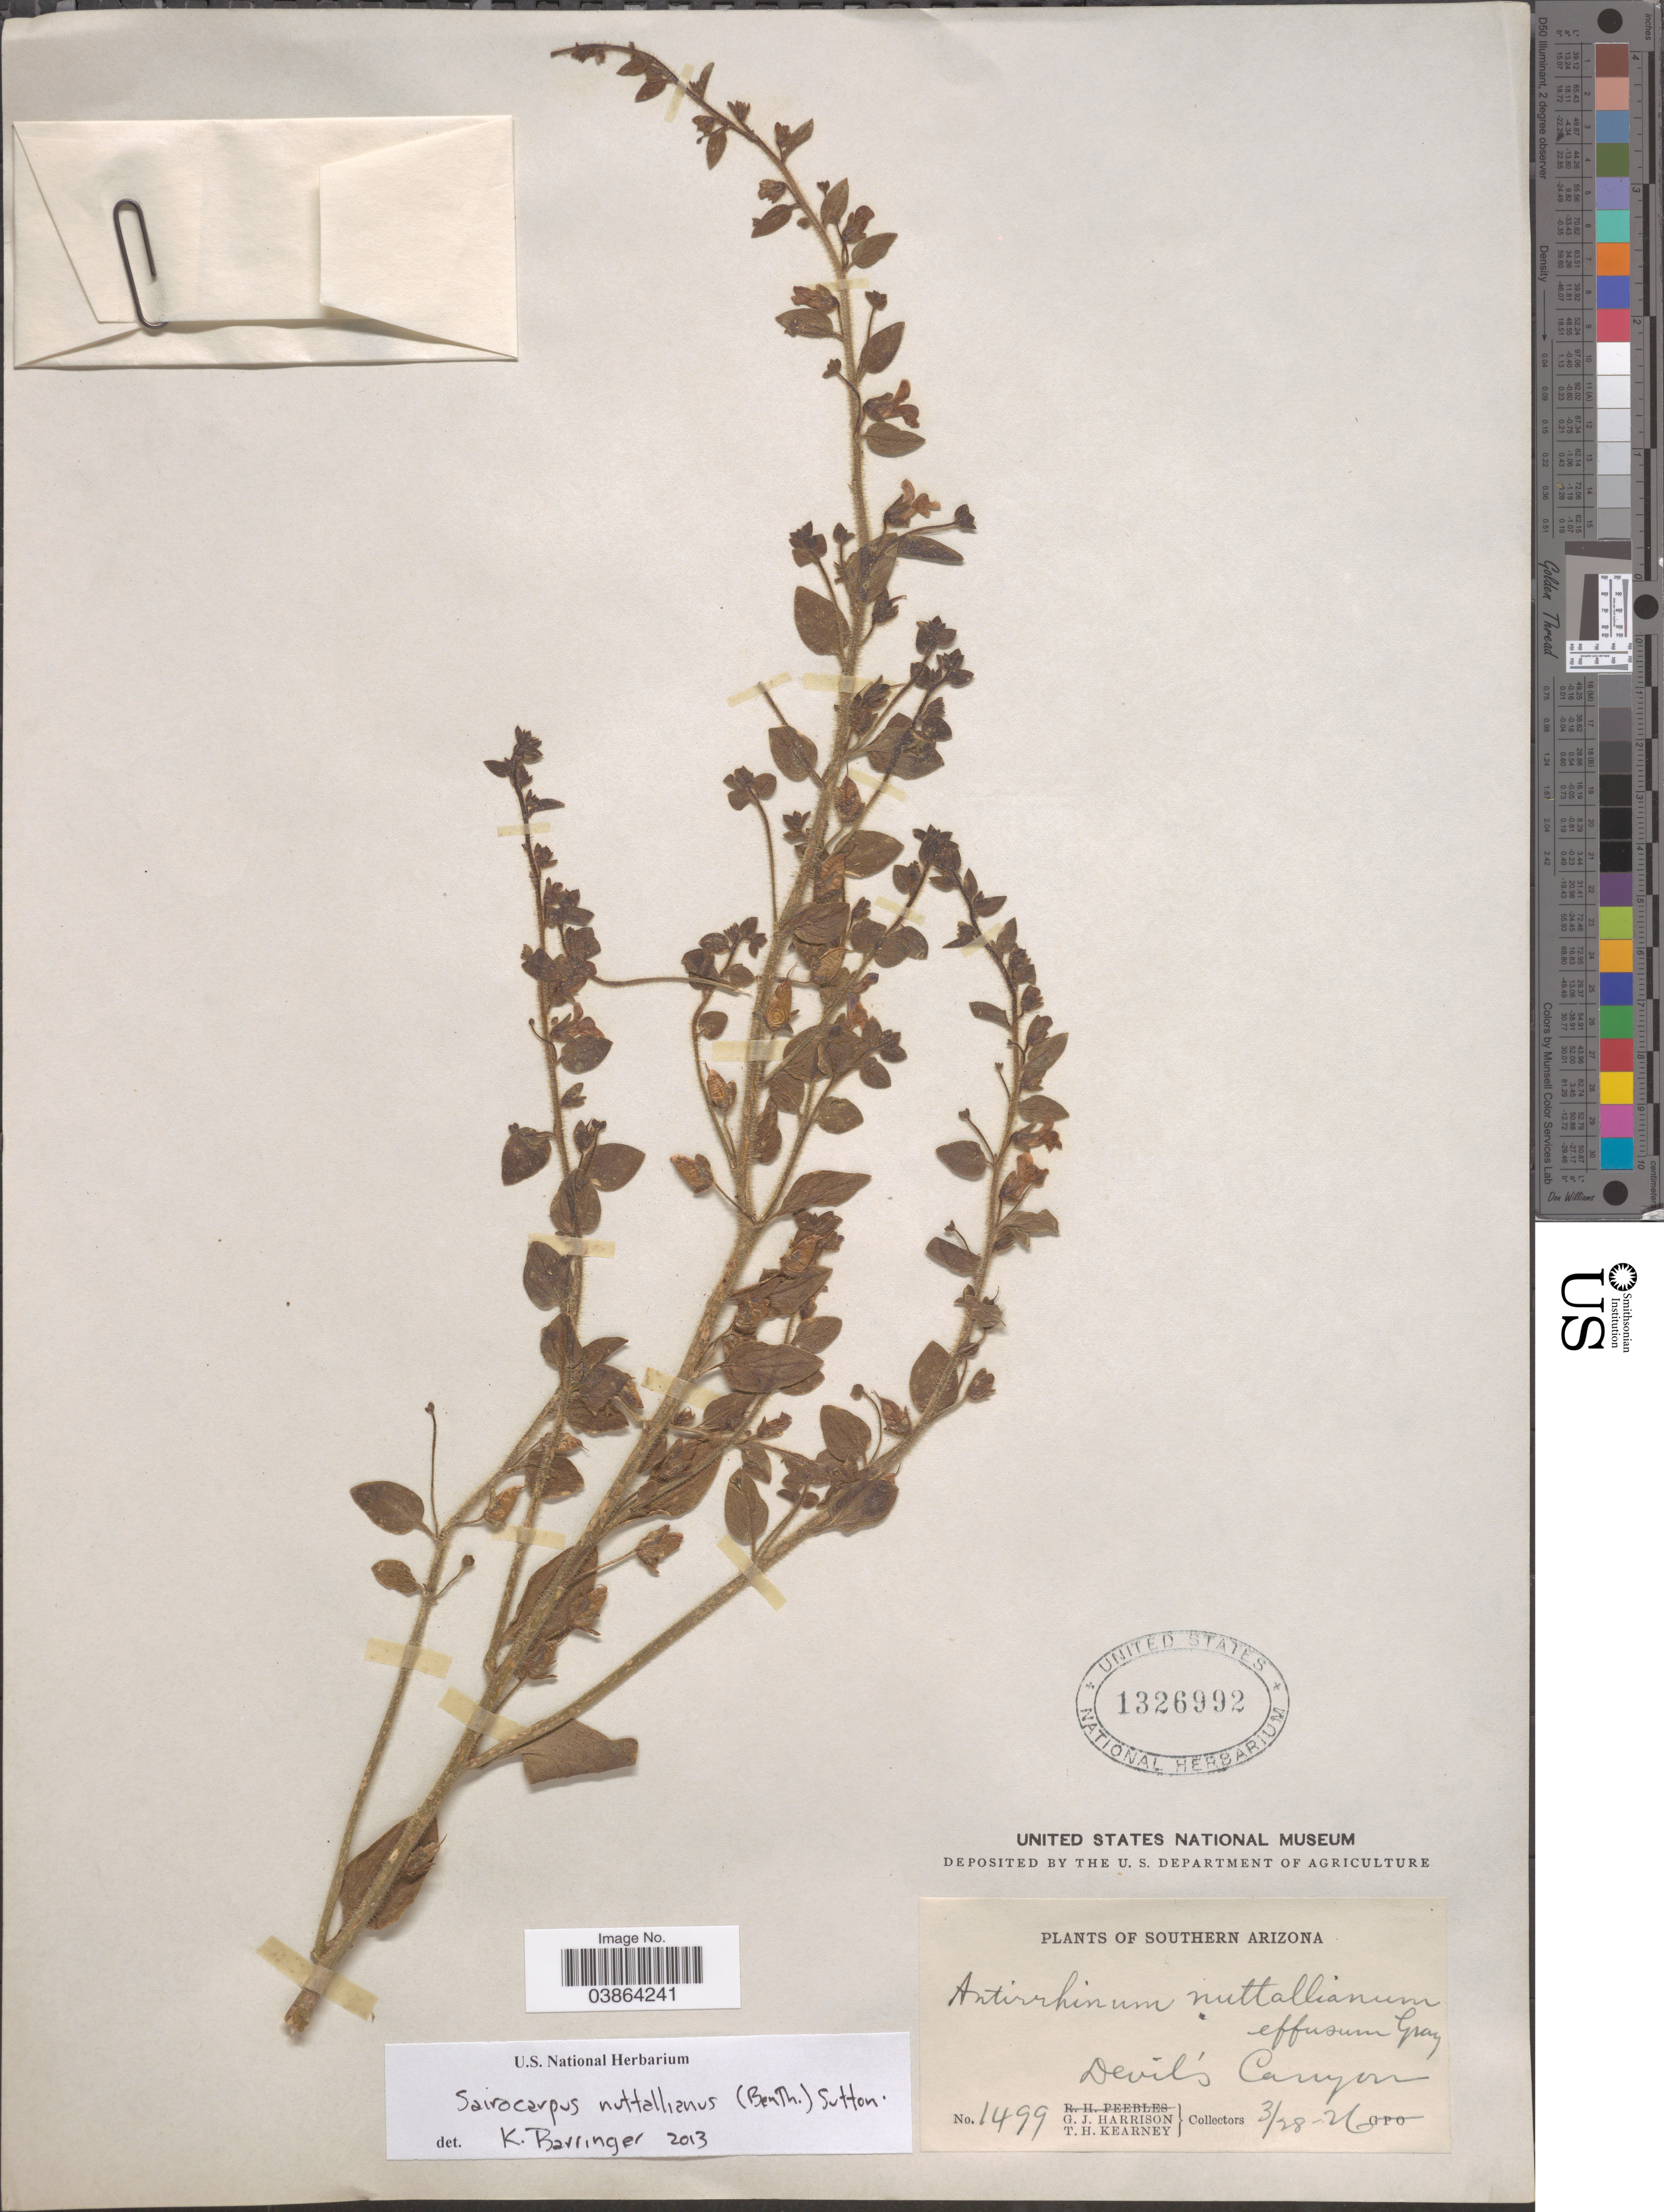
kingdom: Plantae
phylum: Tracheophyta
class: Magnoliopsida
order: Lamiales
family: Plantaginaceae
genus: Sairocarpus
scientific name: Sairocarpus nuttallianus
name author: (Benth.) D.A. Sutton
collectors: G. J. Harrison & T. H. Kearney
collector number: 1499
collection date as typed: Transcribed d/m/y: 28/3/26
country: United States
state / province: Arizona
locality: Southern Arizona. Devil's Canyon.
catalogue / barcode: US 1326992